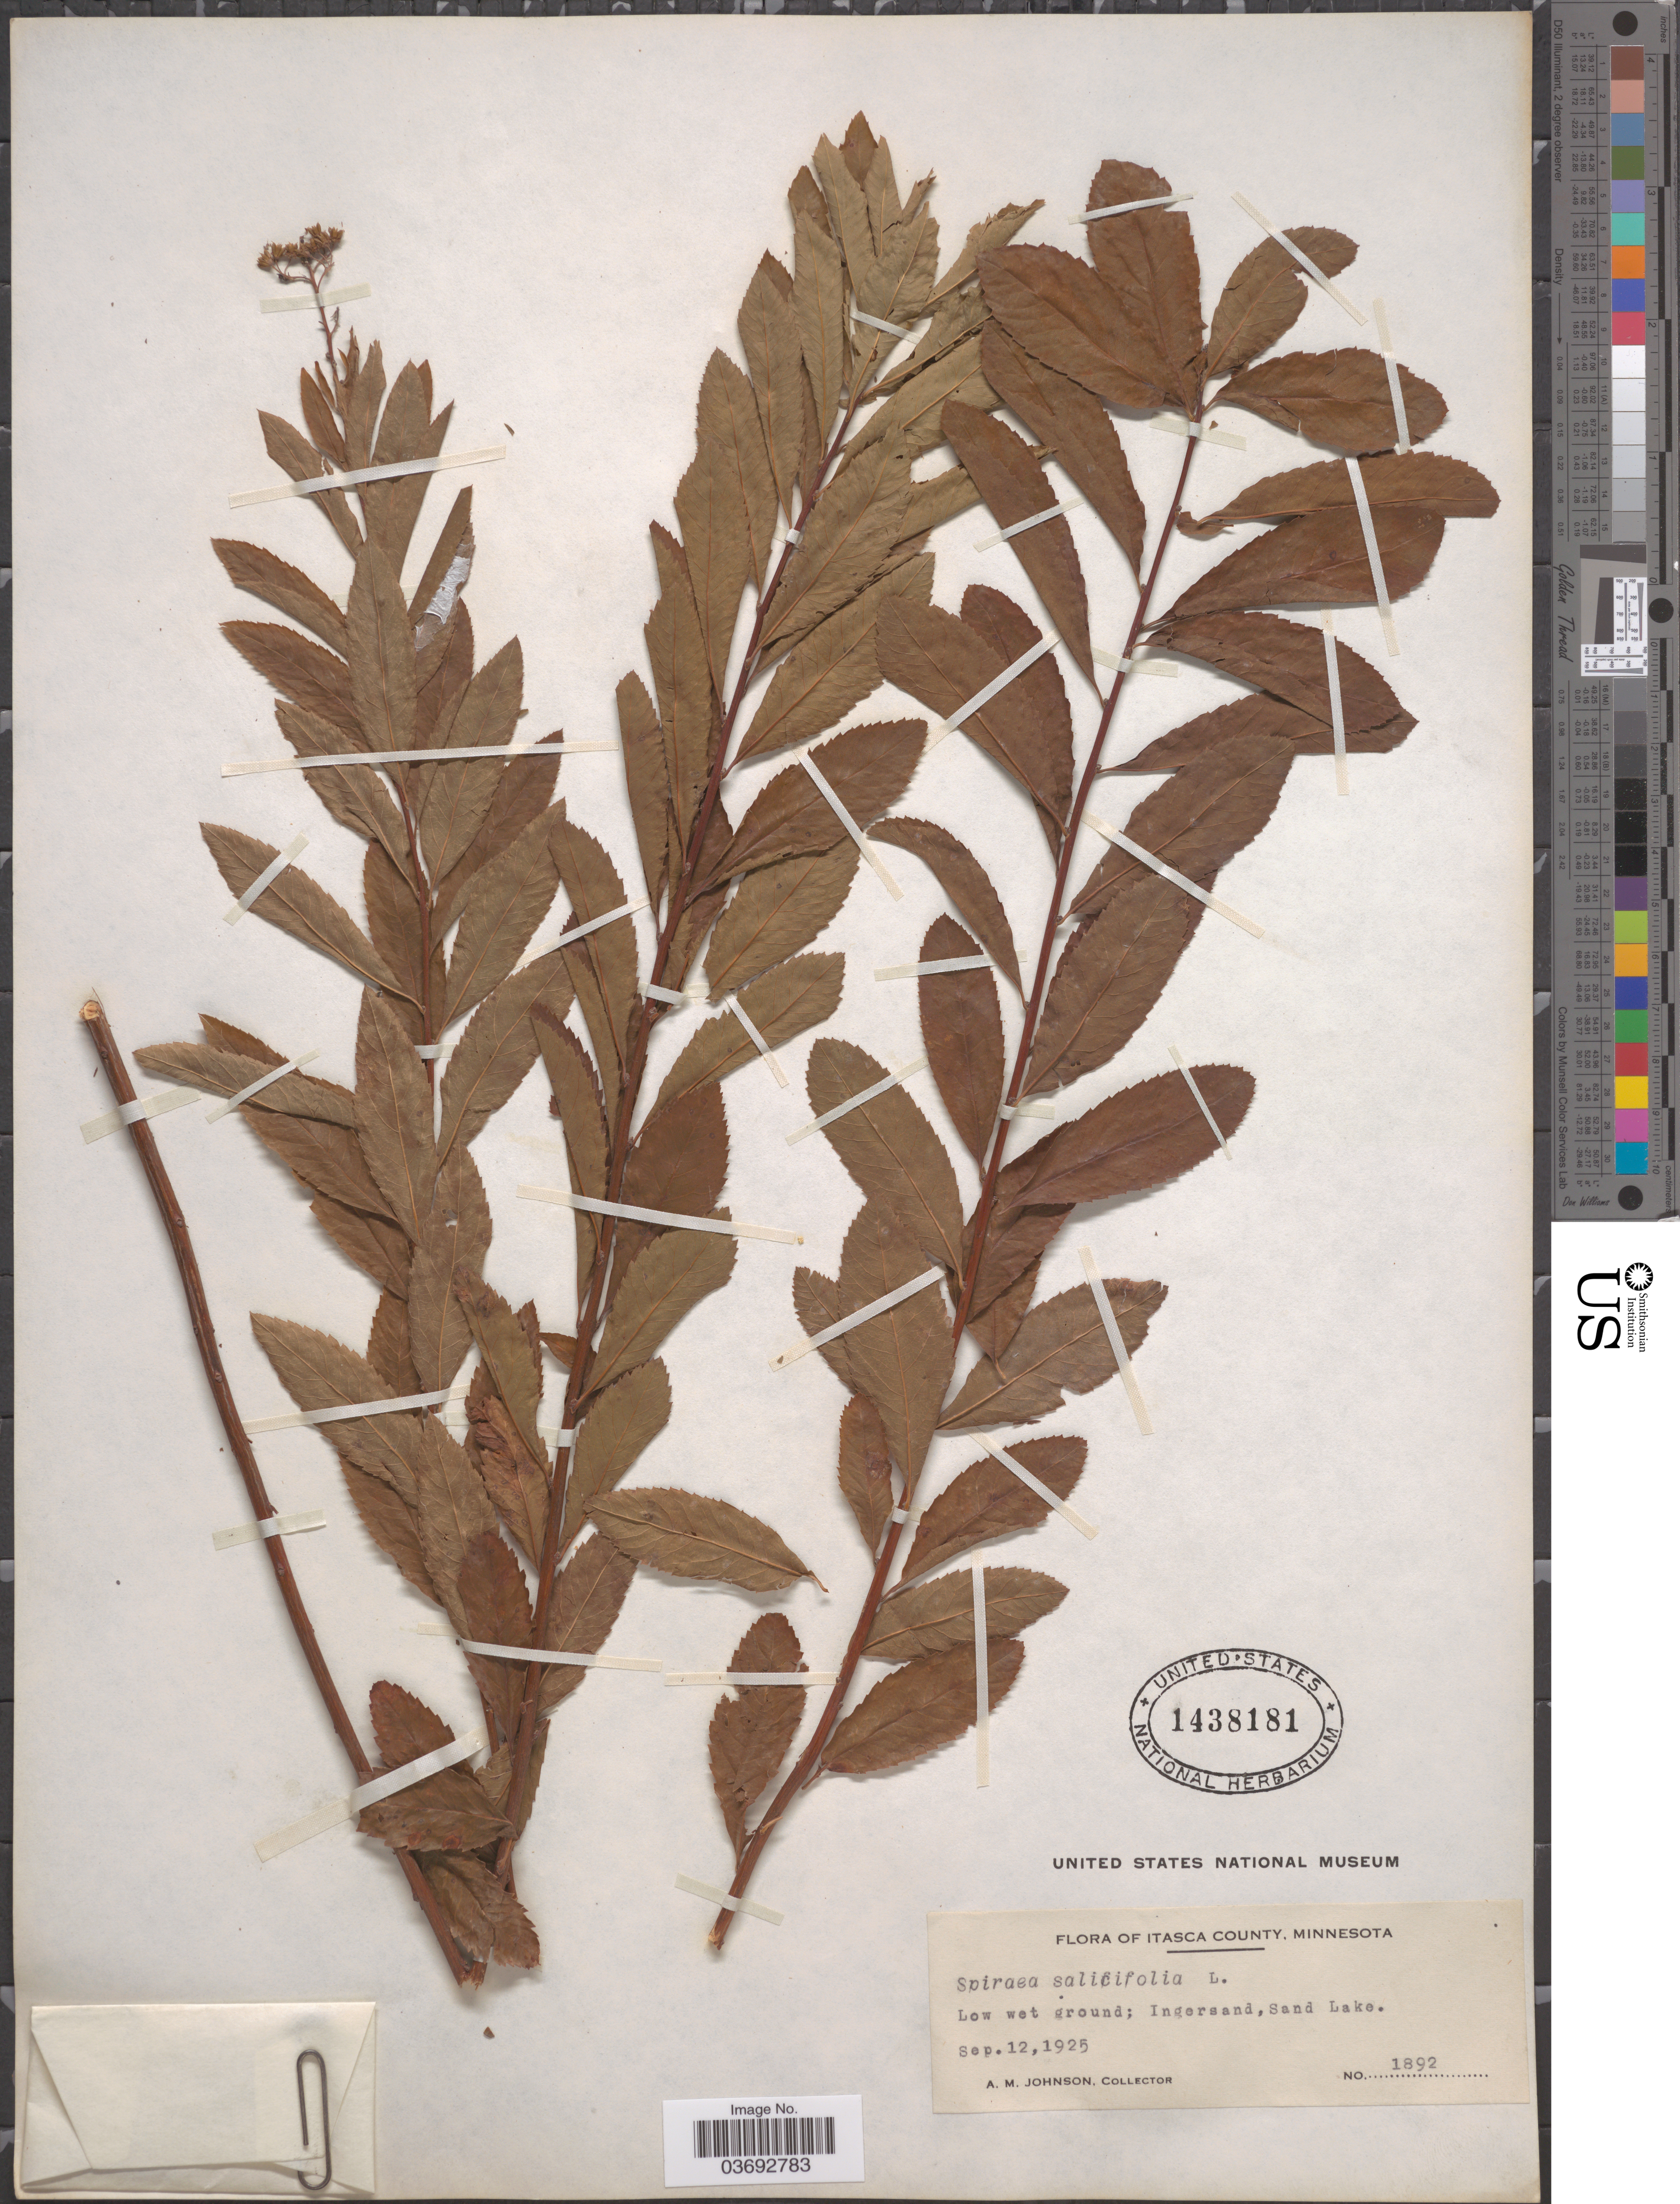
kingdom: Plantae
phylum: Tracheophyta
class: Magnoliopsida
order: Rosales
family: Rosaceae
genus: Spiraea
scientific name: Spiraea salicifolia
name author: L.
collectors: A. M. Johnson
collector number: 1892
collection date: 1925-09-12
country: United States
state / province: Minnesota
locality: Itasca County. Ingersand, Sand Lake.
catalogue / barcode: US 1438181